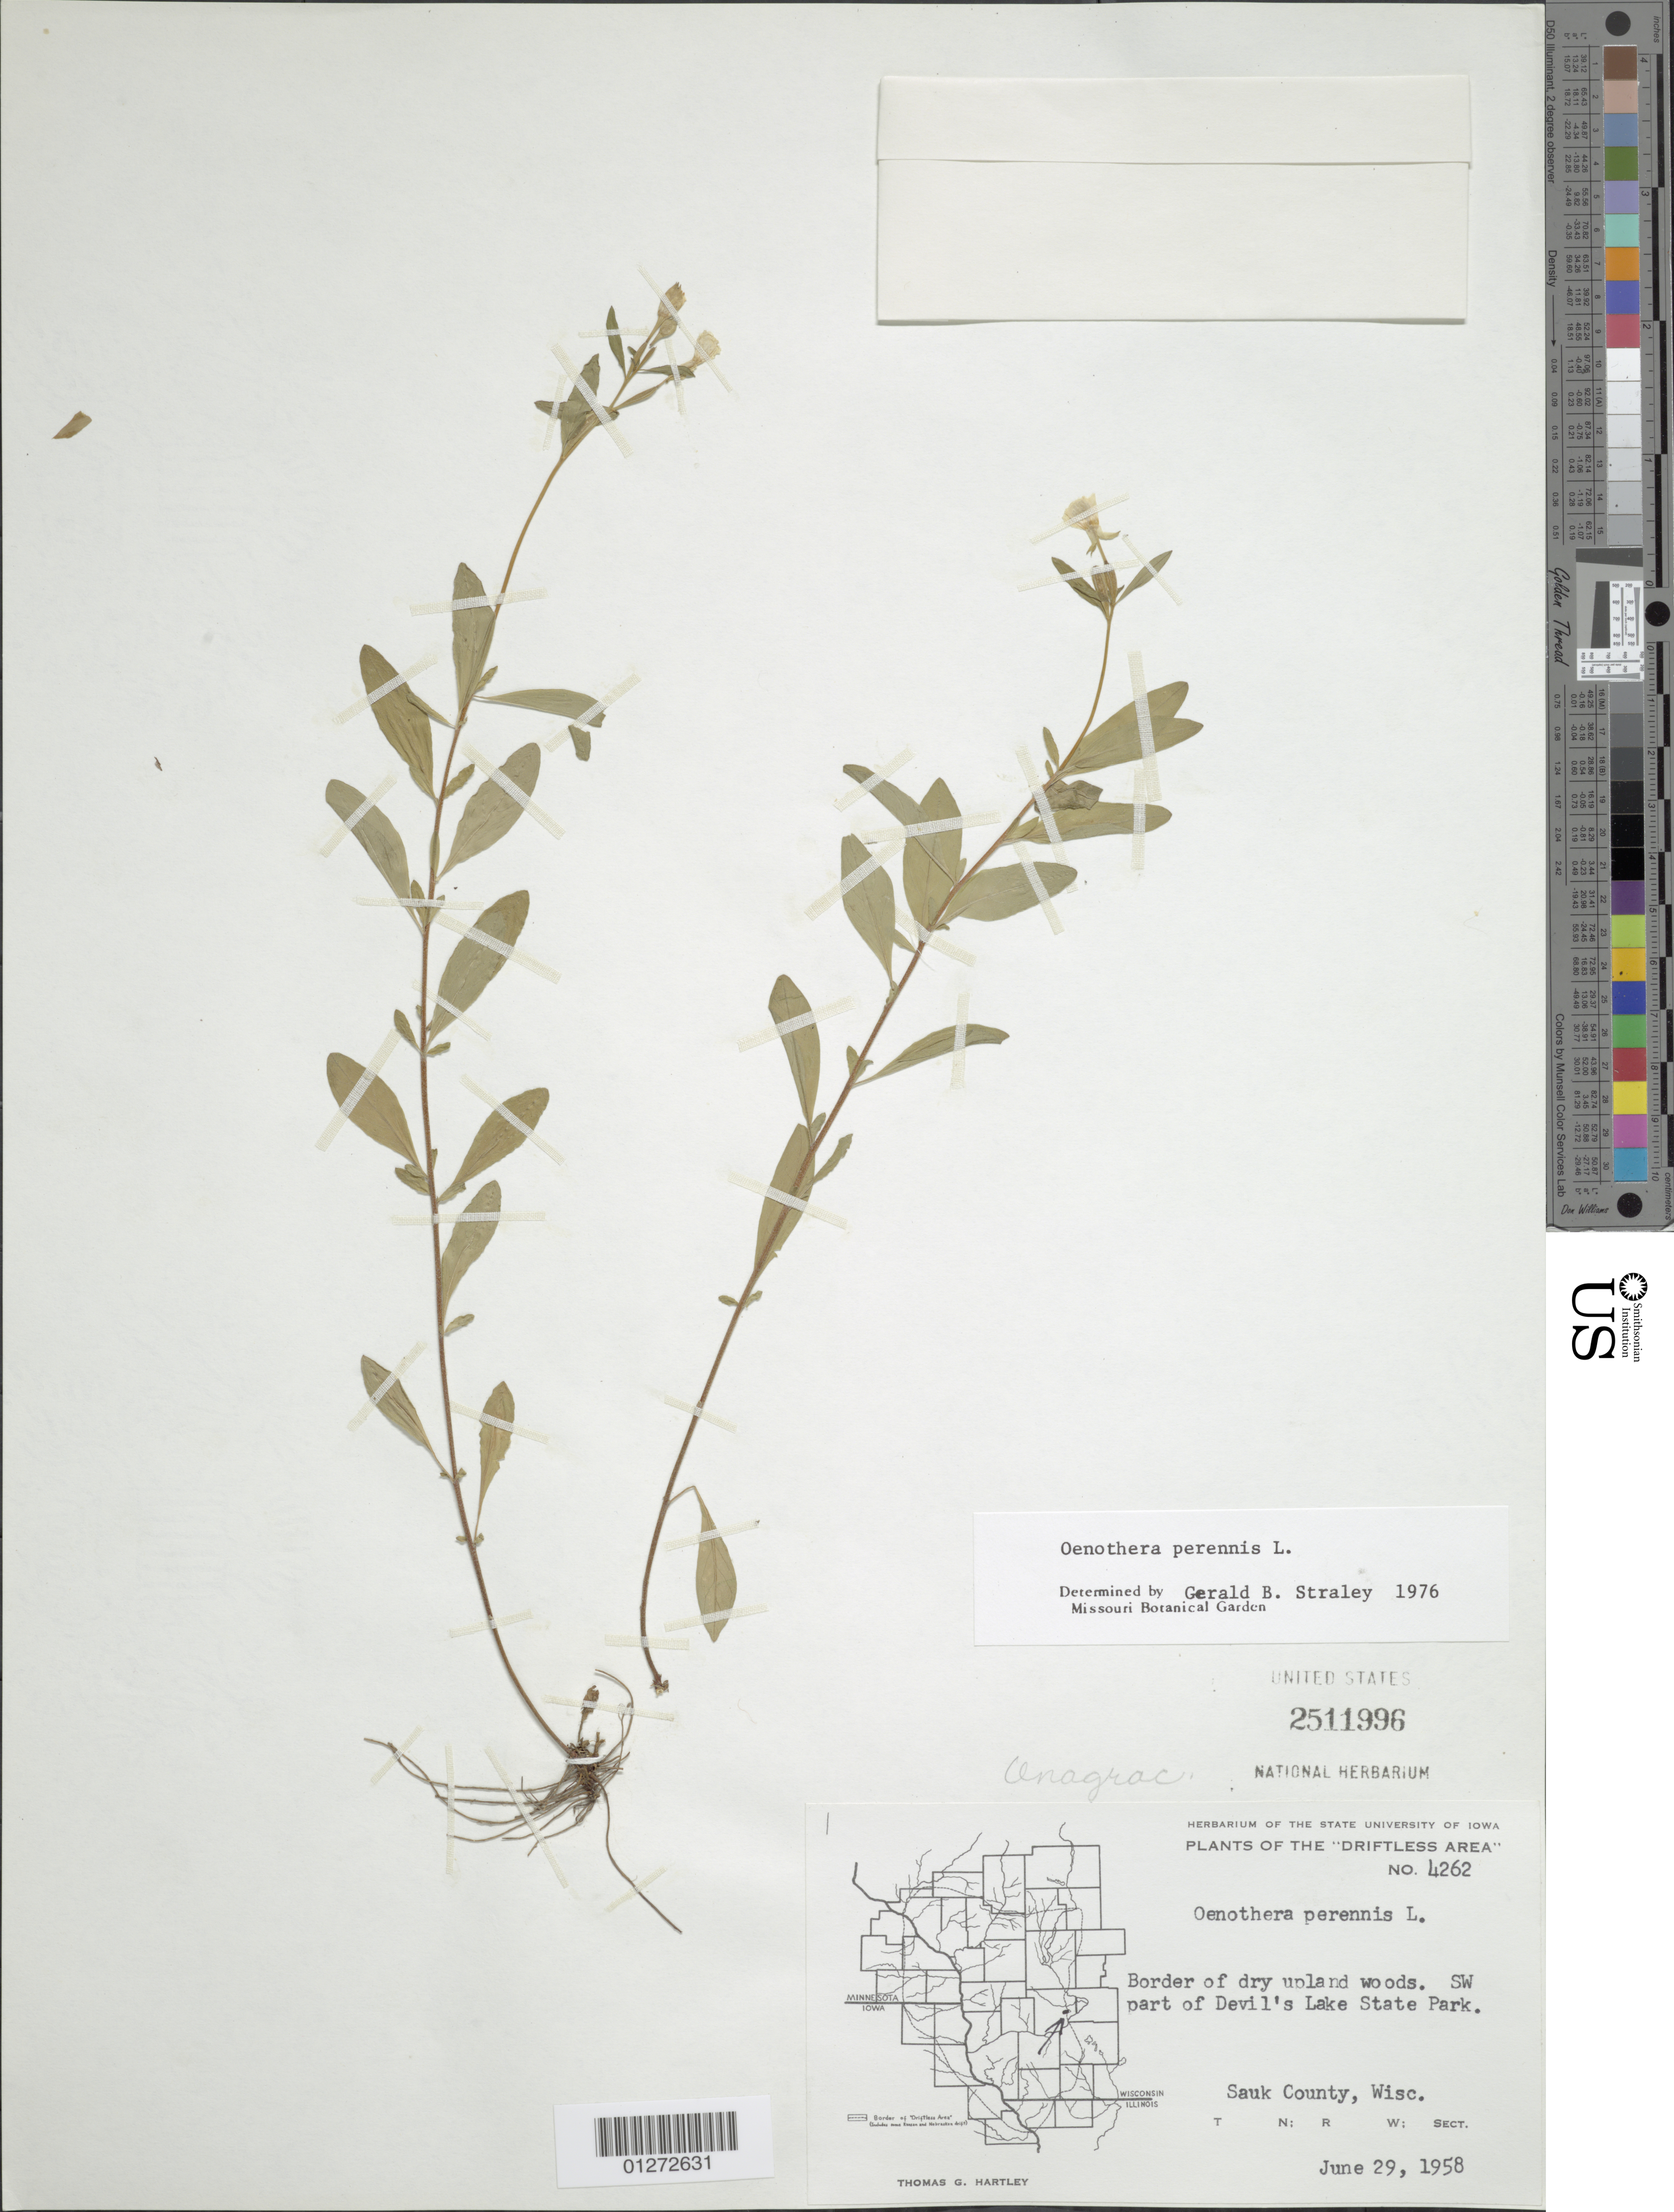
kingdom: Plantae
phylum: Tracheophyta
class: Magnoliopsida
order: Myrtales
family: Onagraceae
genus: Oenothera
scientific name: Oenothera perennis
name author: L.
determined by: Straley, G. B.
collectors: T. G. Hartley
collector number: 4262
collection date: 1958-06-29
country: United States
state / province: Wisconsin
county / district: Sauk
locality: SW part of Devil's Lake State Park.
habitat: Border of dry, upland woods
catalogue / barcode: US 2511996